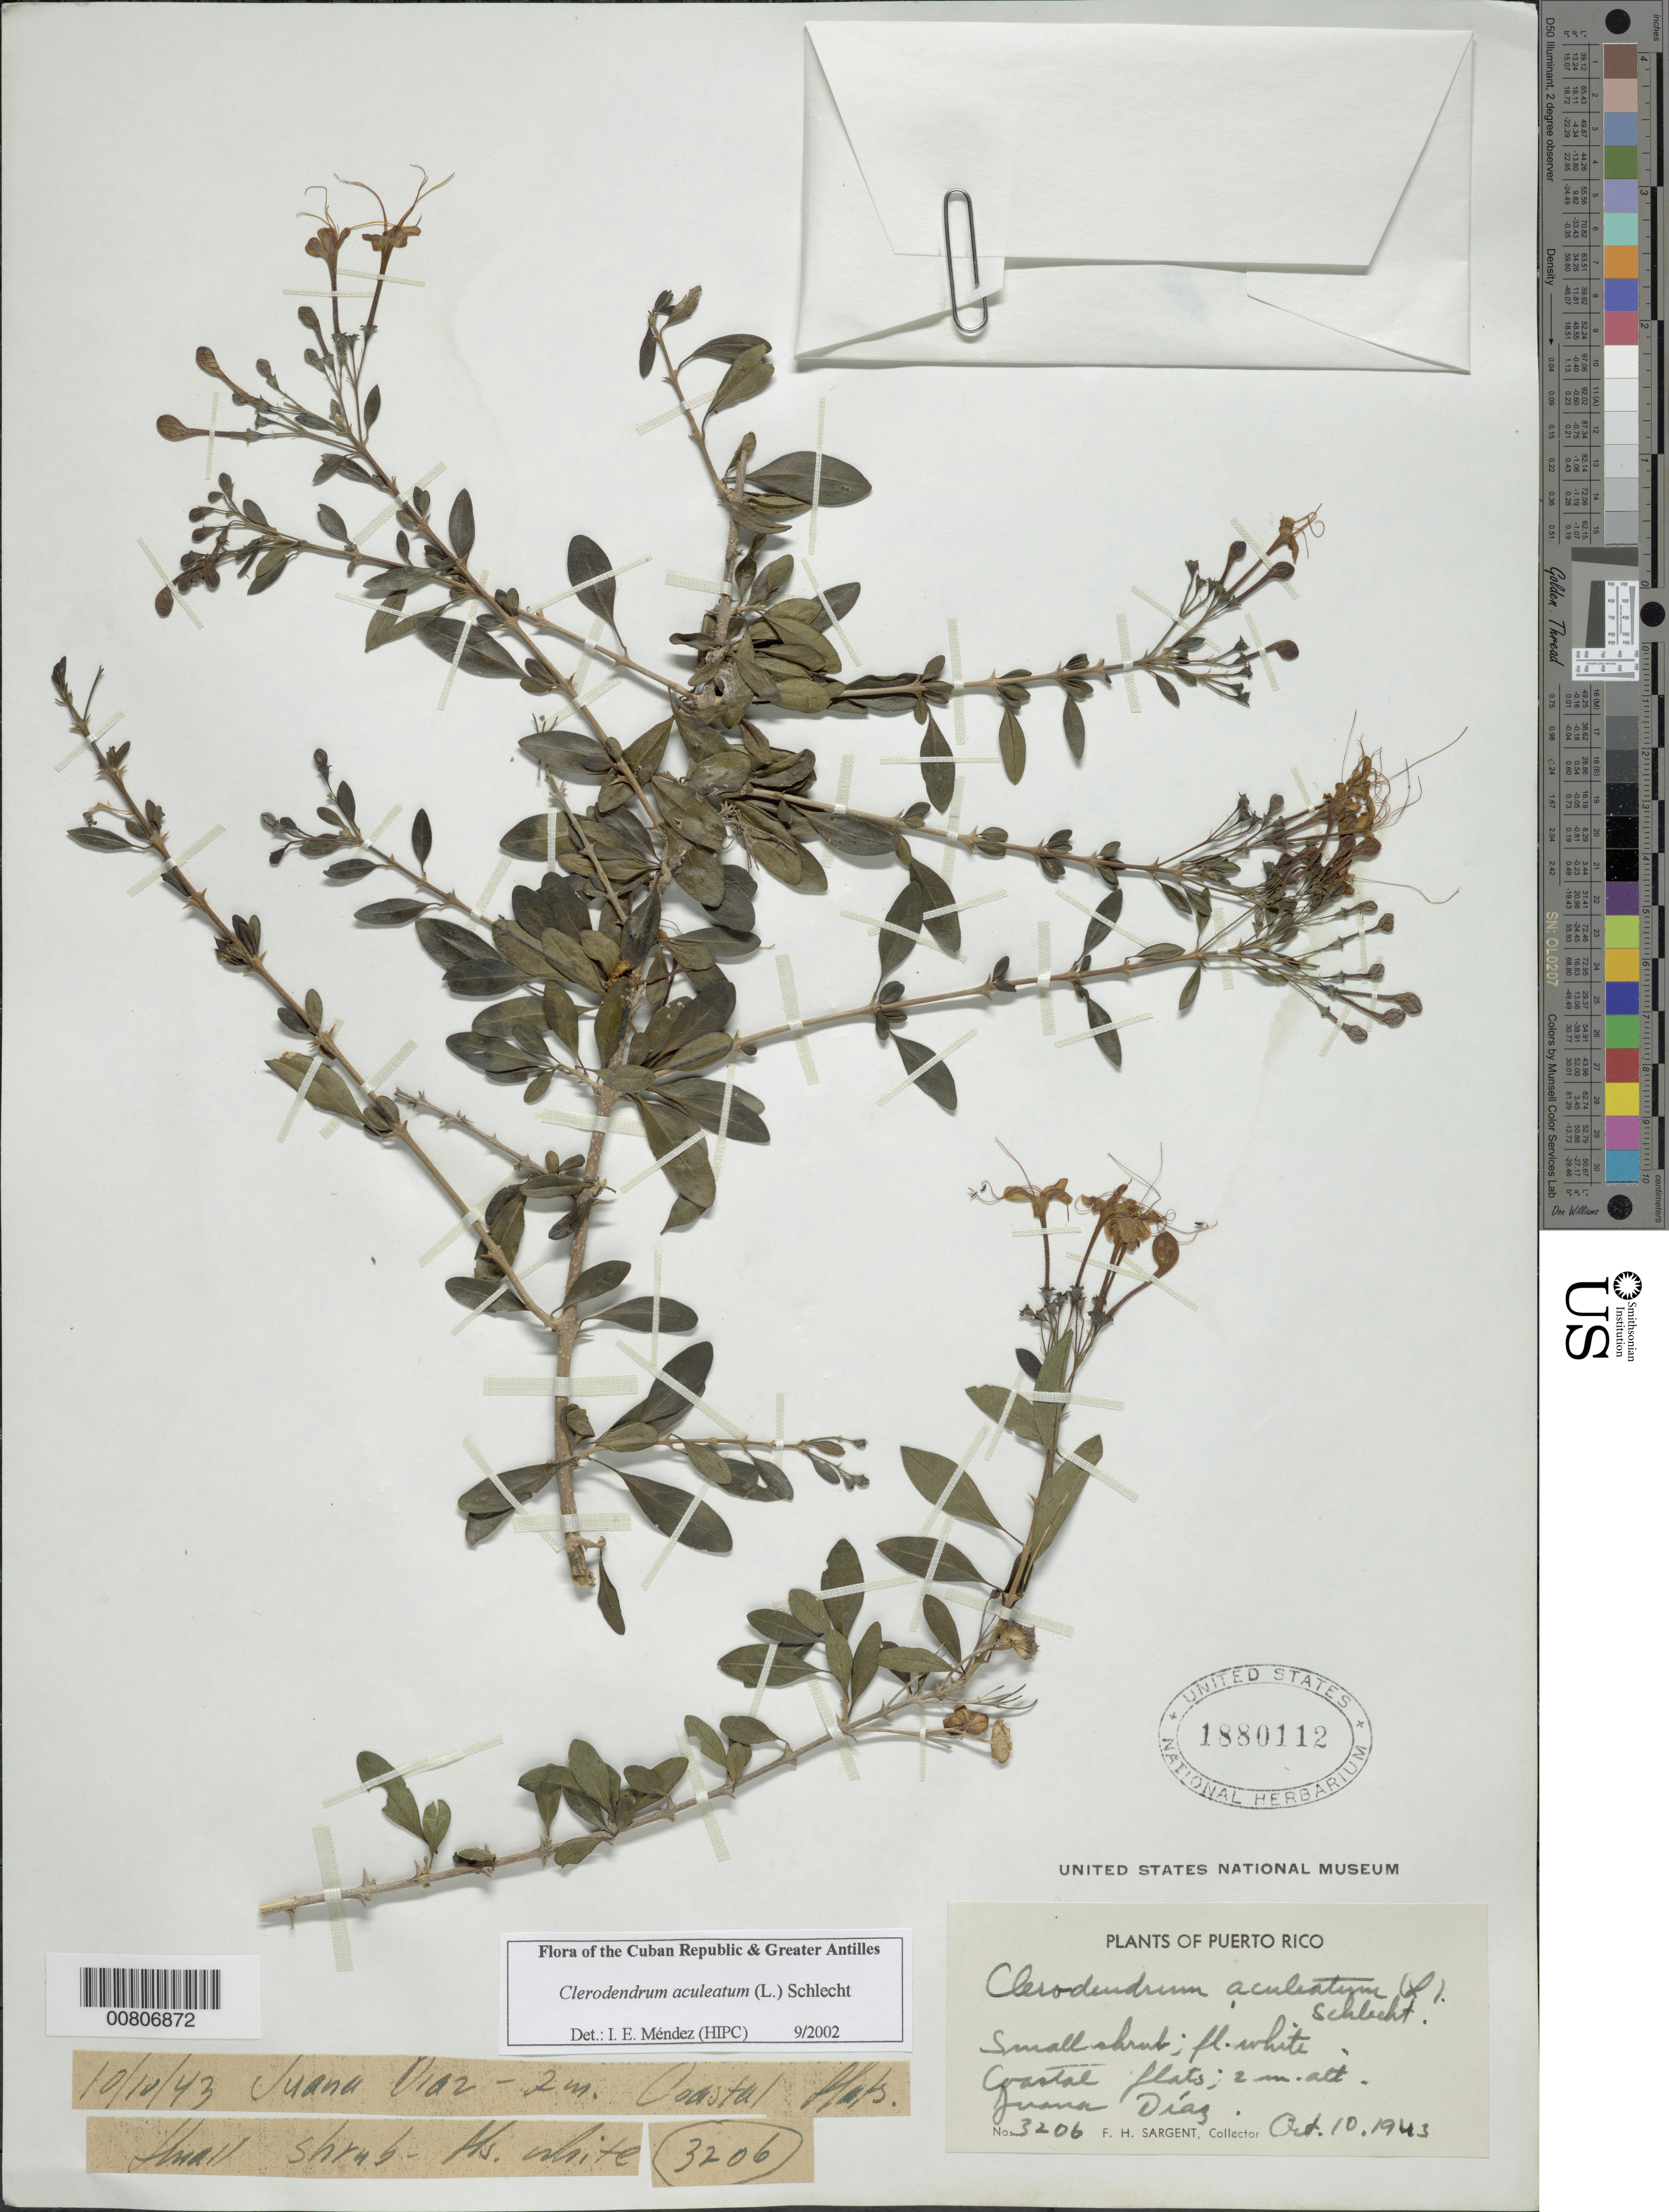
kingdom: Plantae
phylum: Tracheophyta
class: Magnoliopsida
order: Lamiales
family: Lamiaceae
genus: Clerodendrum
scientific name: Clerodendrum aculeatum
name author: (L.) Schltdl.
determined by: Méndez, Isidro E., (HIPC)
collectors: F. H. Sargent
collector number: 3206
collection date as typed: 10 Oct 1943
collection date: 1943-10-10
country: Puerto Rico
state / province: Juana Díaz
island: Puerto Rico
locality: Juan Díaz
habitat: Coastal flats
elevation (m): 2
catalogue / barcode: US 1880112